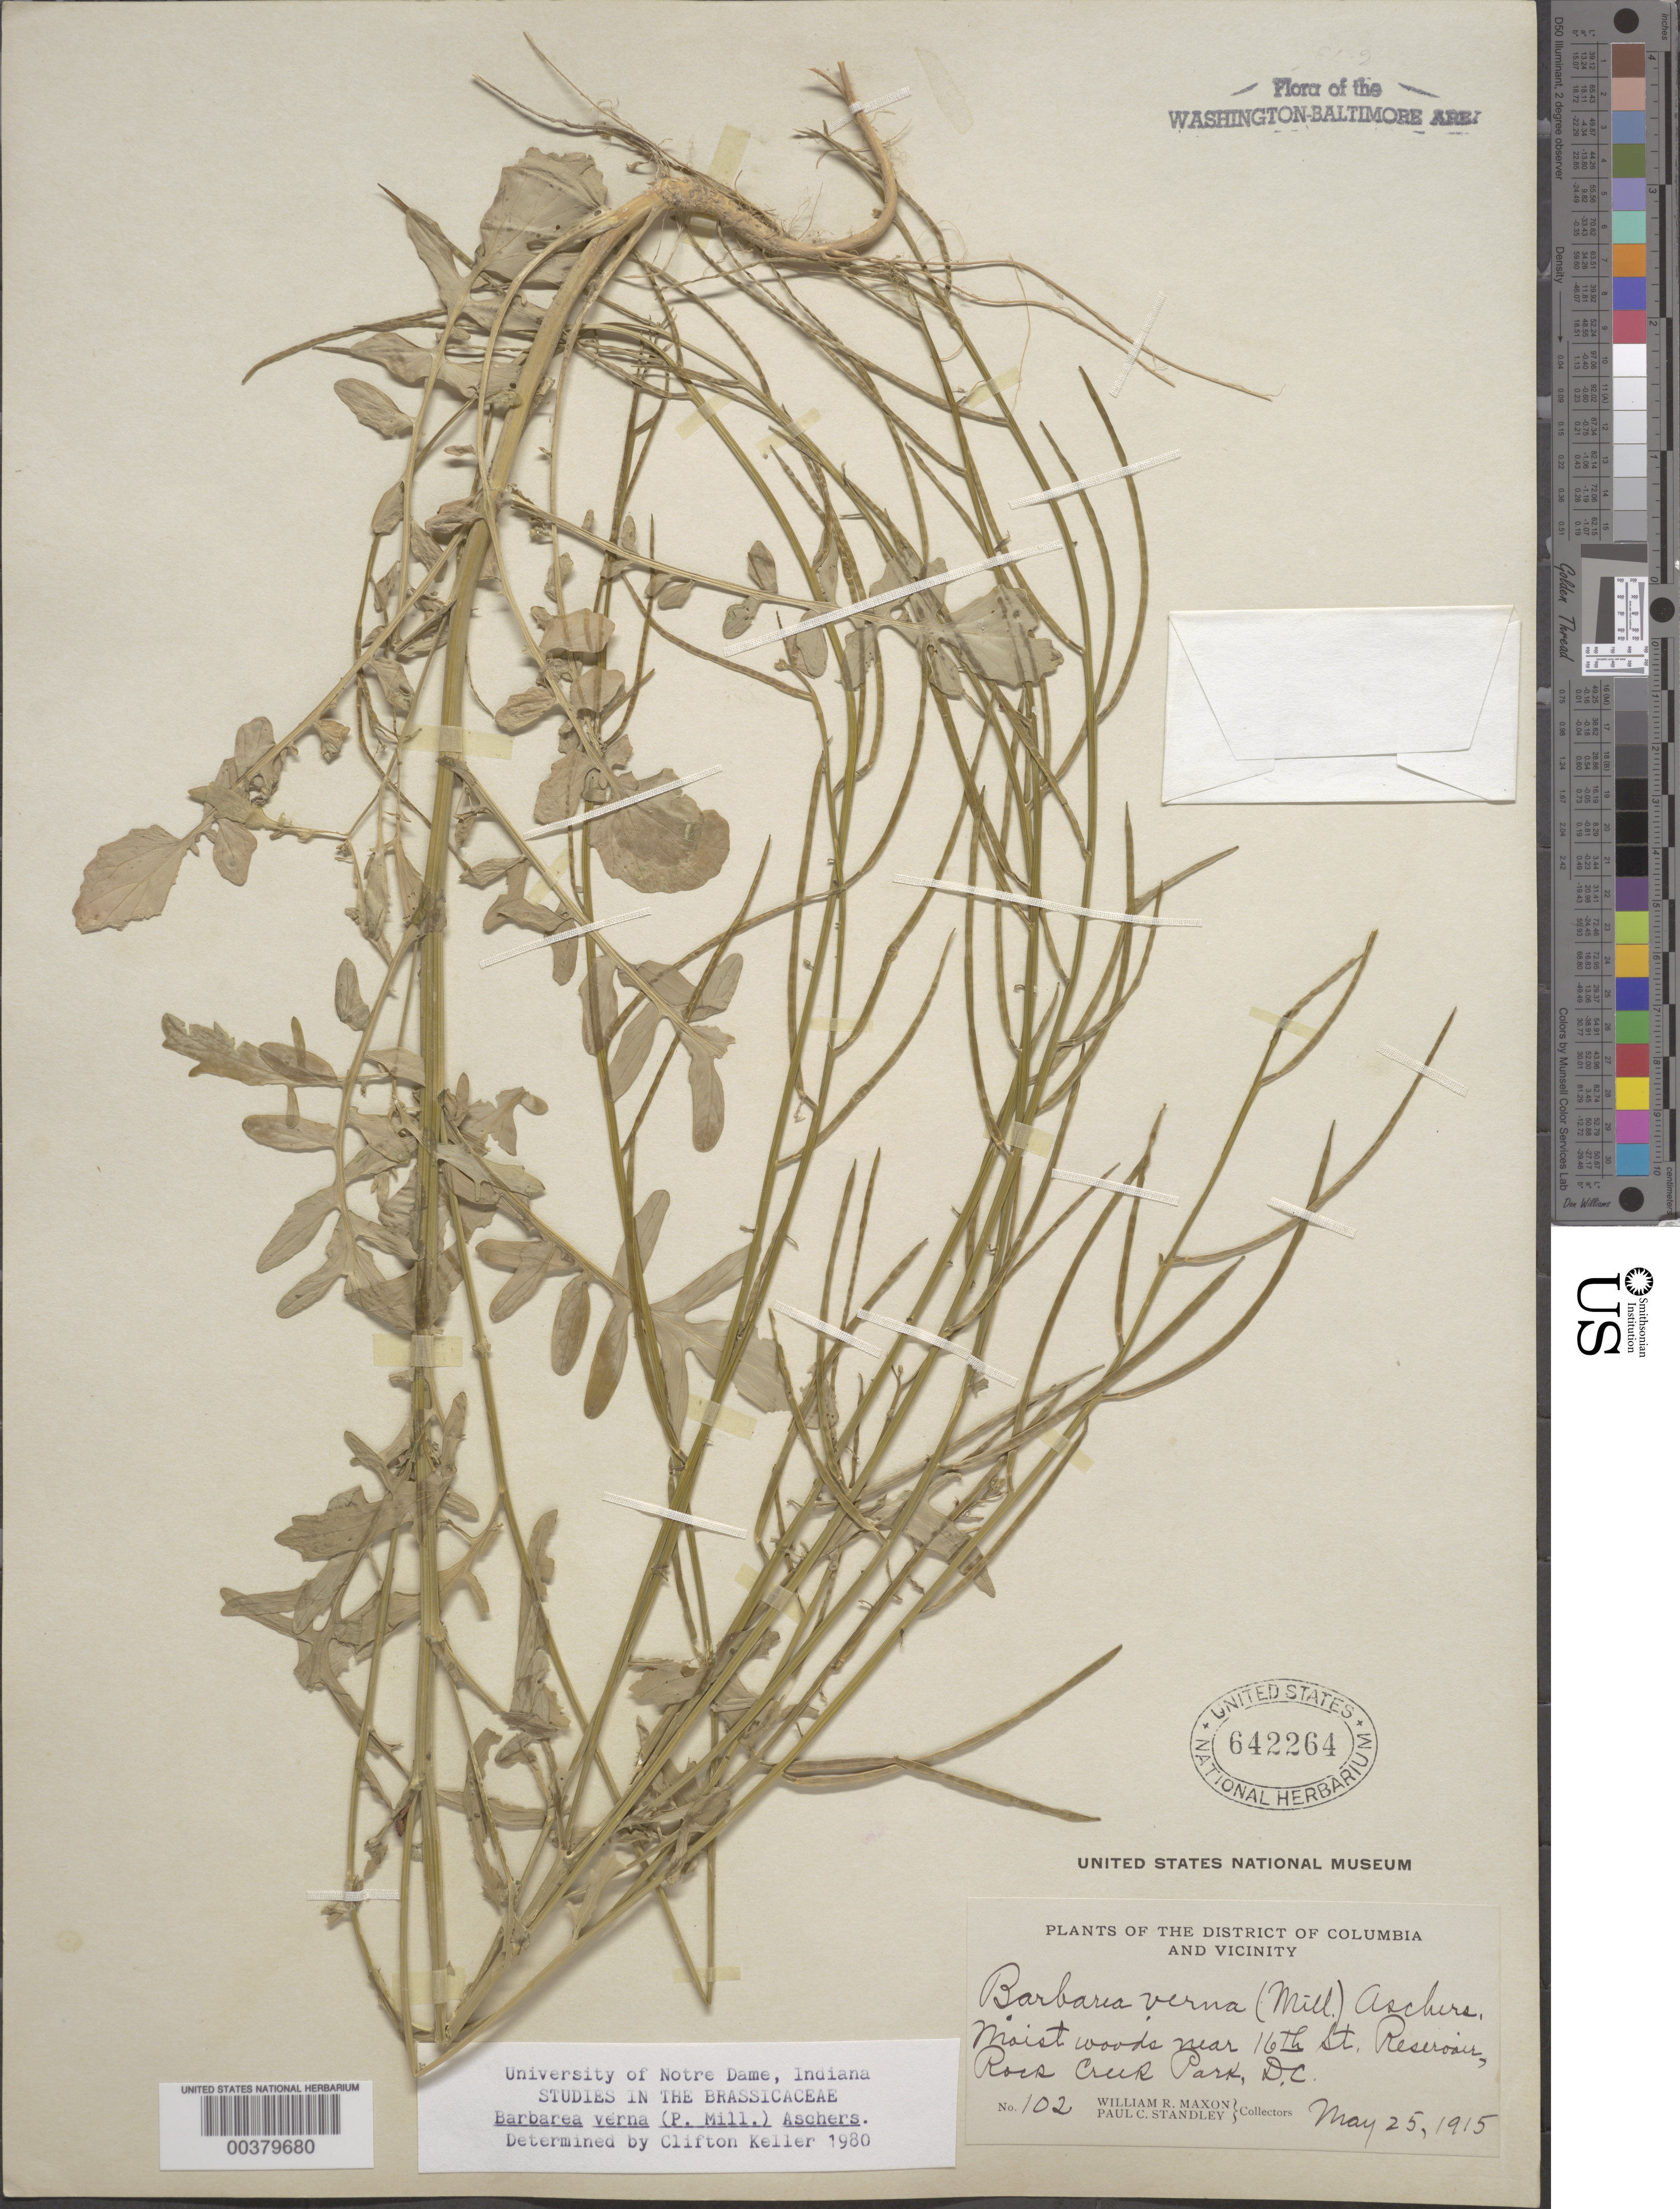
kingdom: Plantae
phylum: Tracheophyta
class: Magnoliopsida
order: Brassicales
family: Brassicaceae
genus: Barbarea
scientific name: Barbarea verna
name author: (Mill.) Asch.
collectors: W. R. Maxon & P. C. Standley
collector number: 102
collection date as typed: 25 May 1915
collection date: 1915-05-25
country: United States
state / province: District of Columbia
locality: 16th St. Reservoir vicinity, Rock Creek Park Rock Creek Park & vicinity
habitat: Moist woods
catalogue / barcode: US 642264